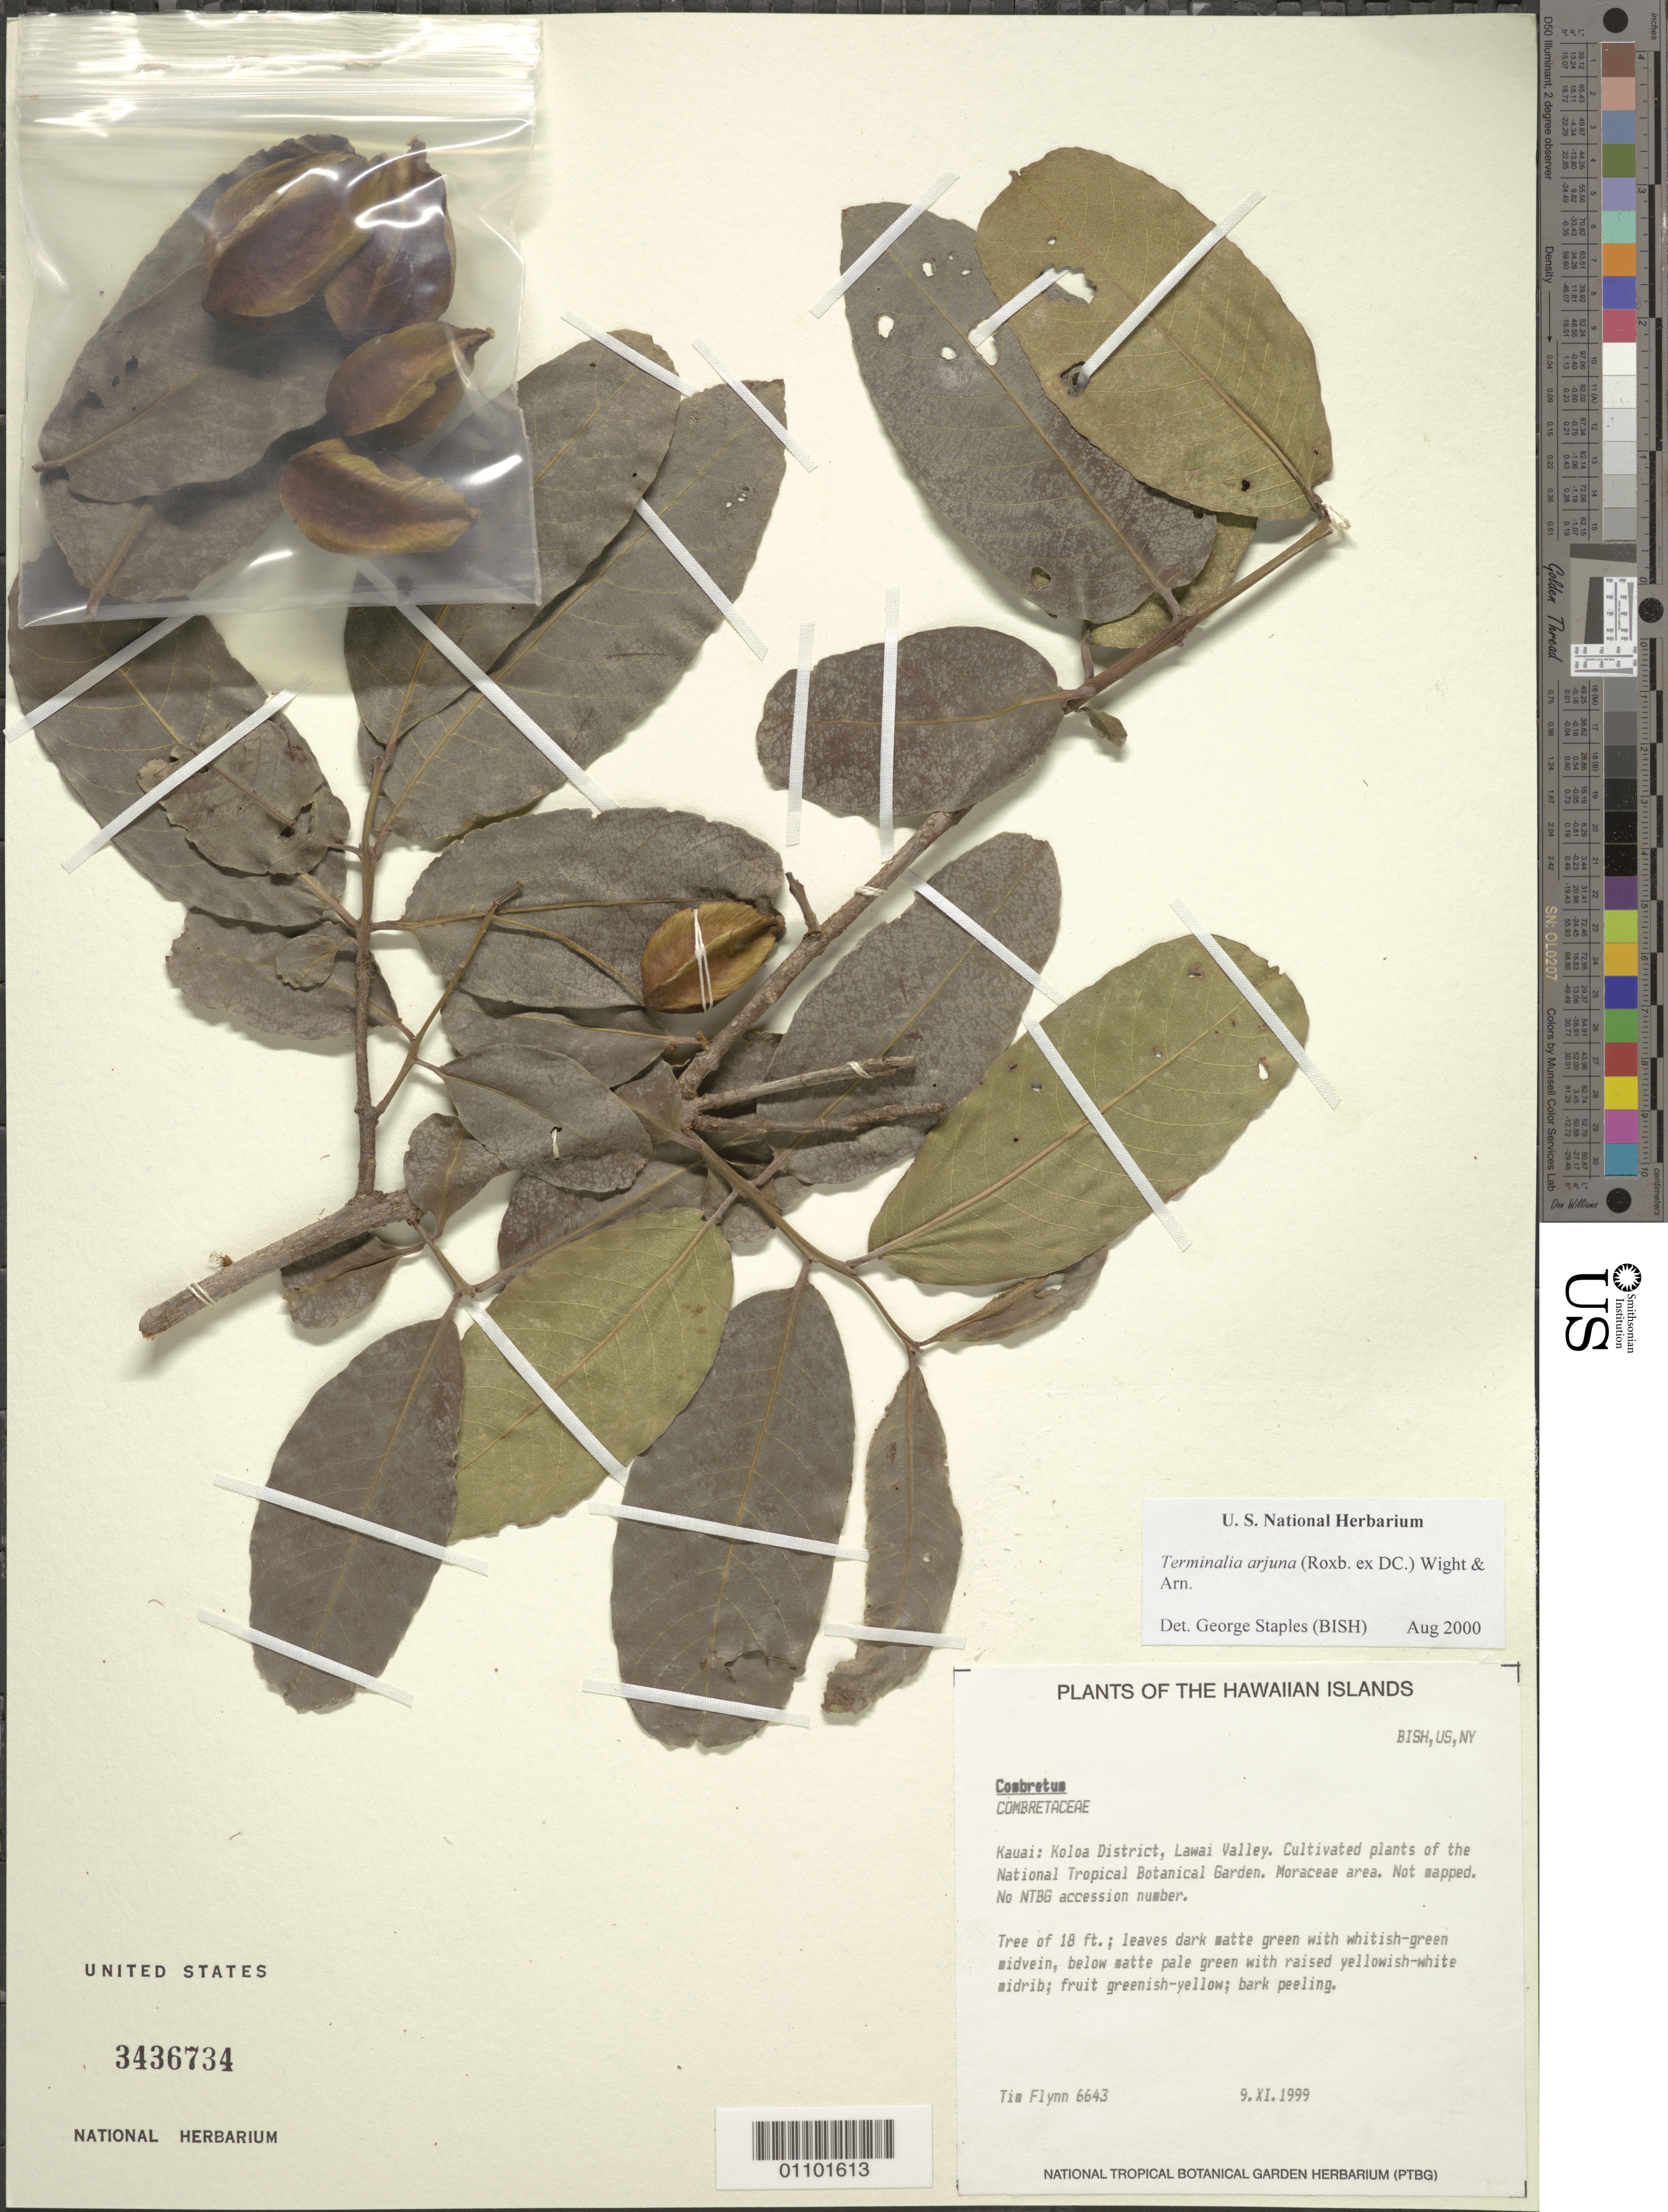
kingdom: Plantae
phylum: Tracheophyta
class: Magnoliopsida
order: Myrtales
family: Combretaceae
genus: Terminalia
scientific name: Terminalia arjuna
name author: (Roxb. ex DC.) Wight & Arn.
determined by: Staples, G. W.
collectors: T. W. Flynn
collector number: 6643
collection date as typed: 9 Nov 1999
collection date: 1999-11-09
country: United States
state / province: Hawaii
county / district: Kauai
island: Kaua'i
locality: Lawai Valley, National Tropical Botanical Garden, Moraceae area.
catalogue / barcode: US 3436734